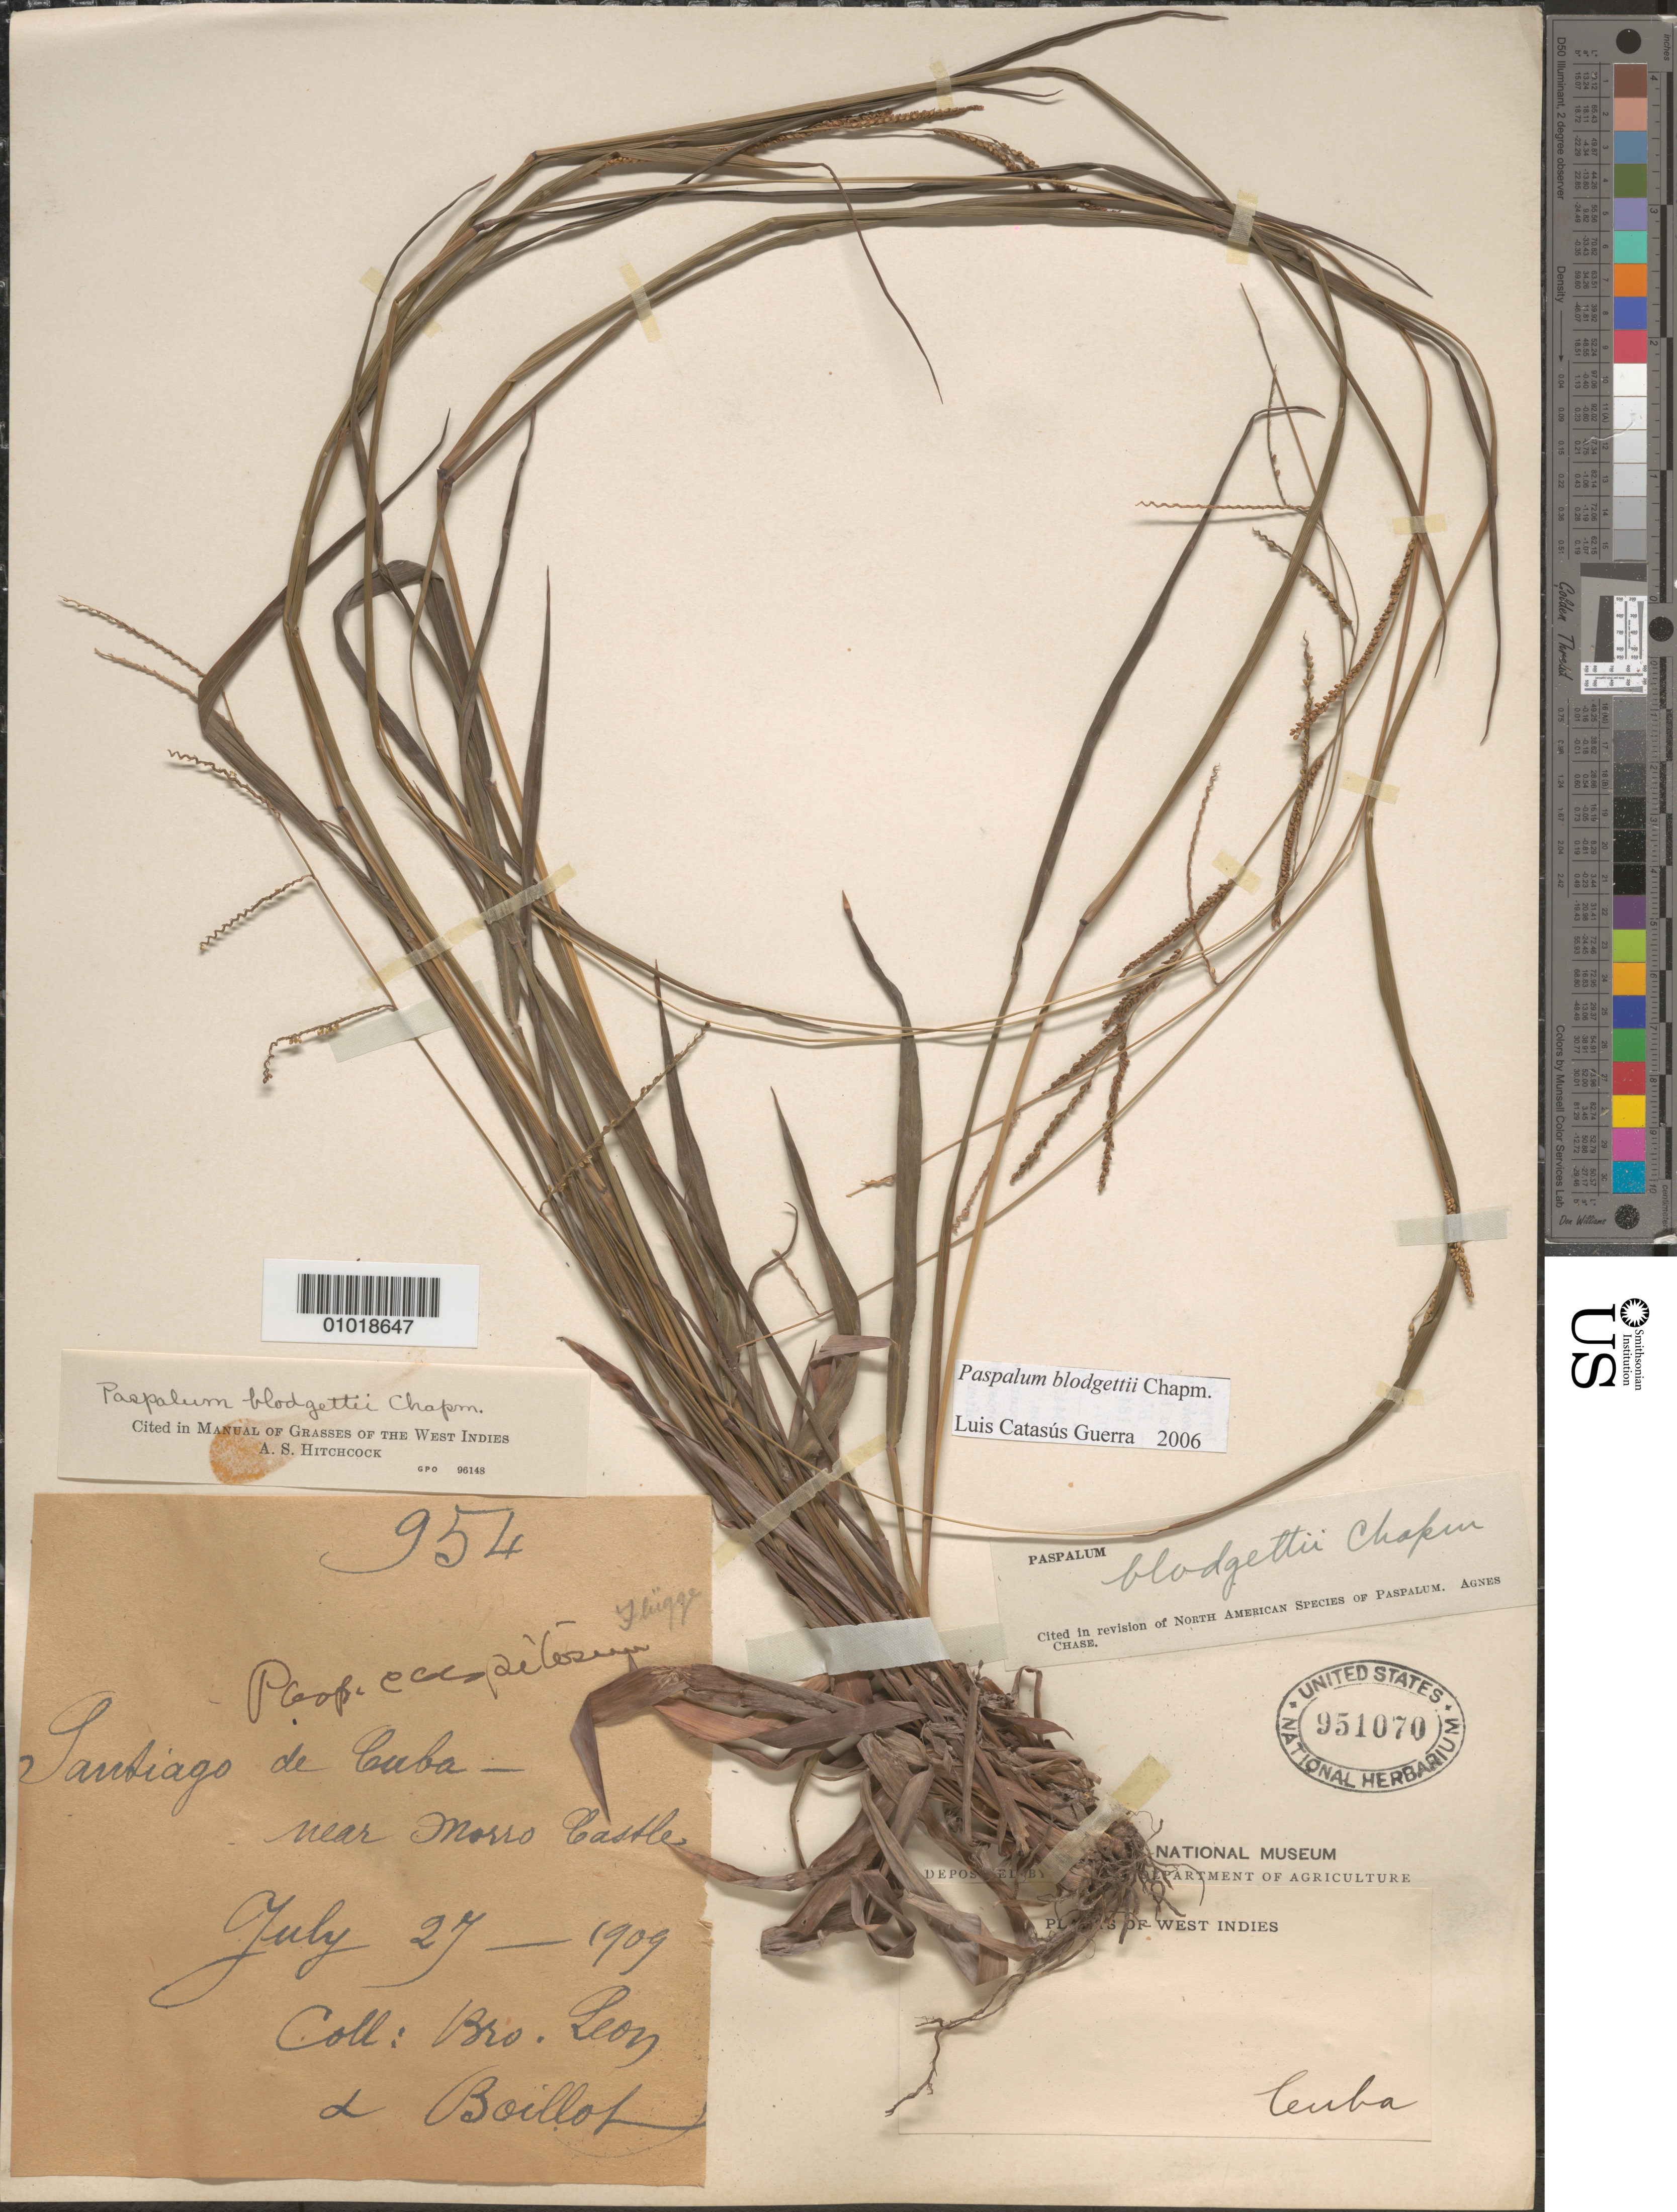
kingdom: Plantae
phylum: Tracheophyta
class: Liliopsida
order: Poales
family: Poaceae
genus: Paspalum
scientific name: Paspalum blodgettii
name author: Chapm.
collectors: Bro. León & -. Boillot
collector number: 954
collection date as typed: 27 Jul 1909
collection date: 1909-07-27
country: Cuba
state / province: Santiago de Cuba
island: Cuba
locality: Near Morro Castle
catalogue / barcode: US 951070